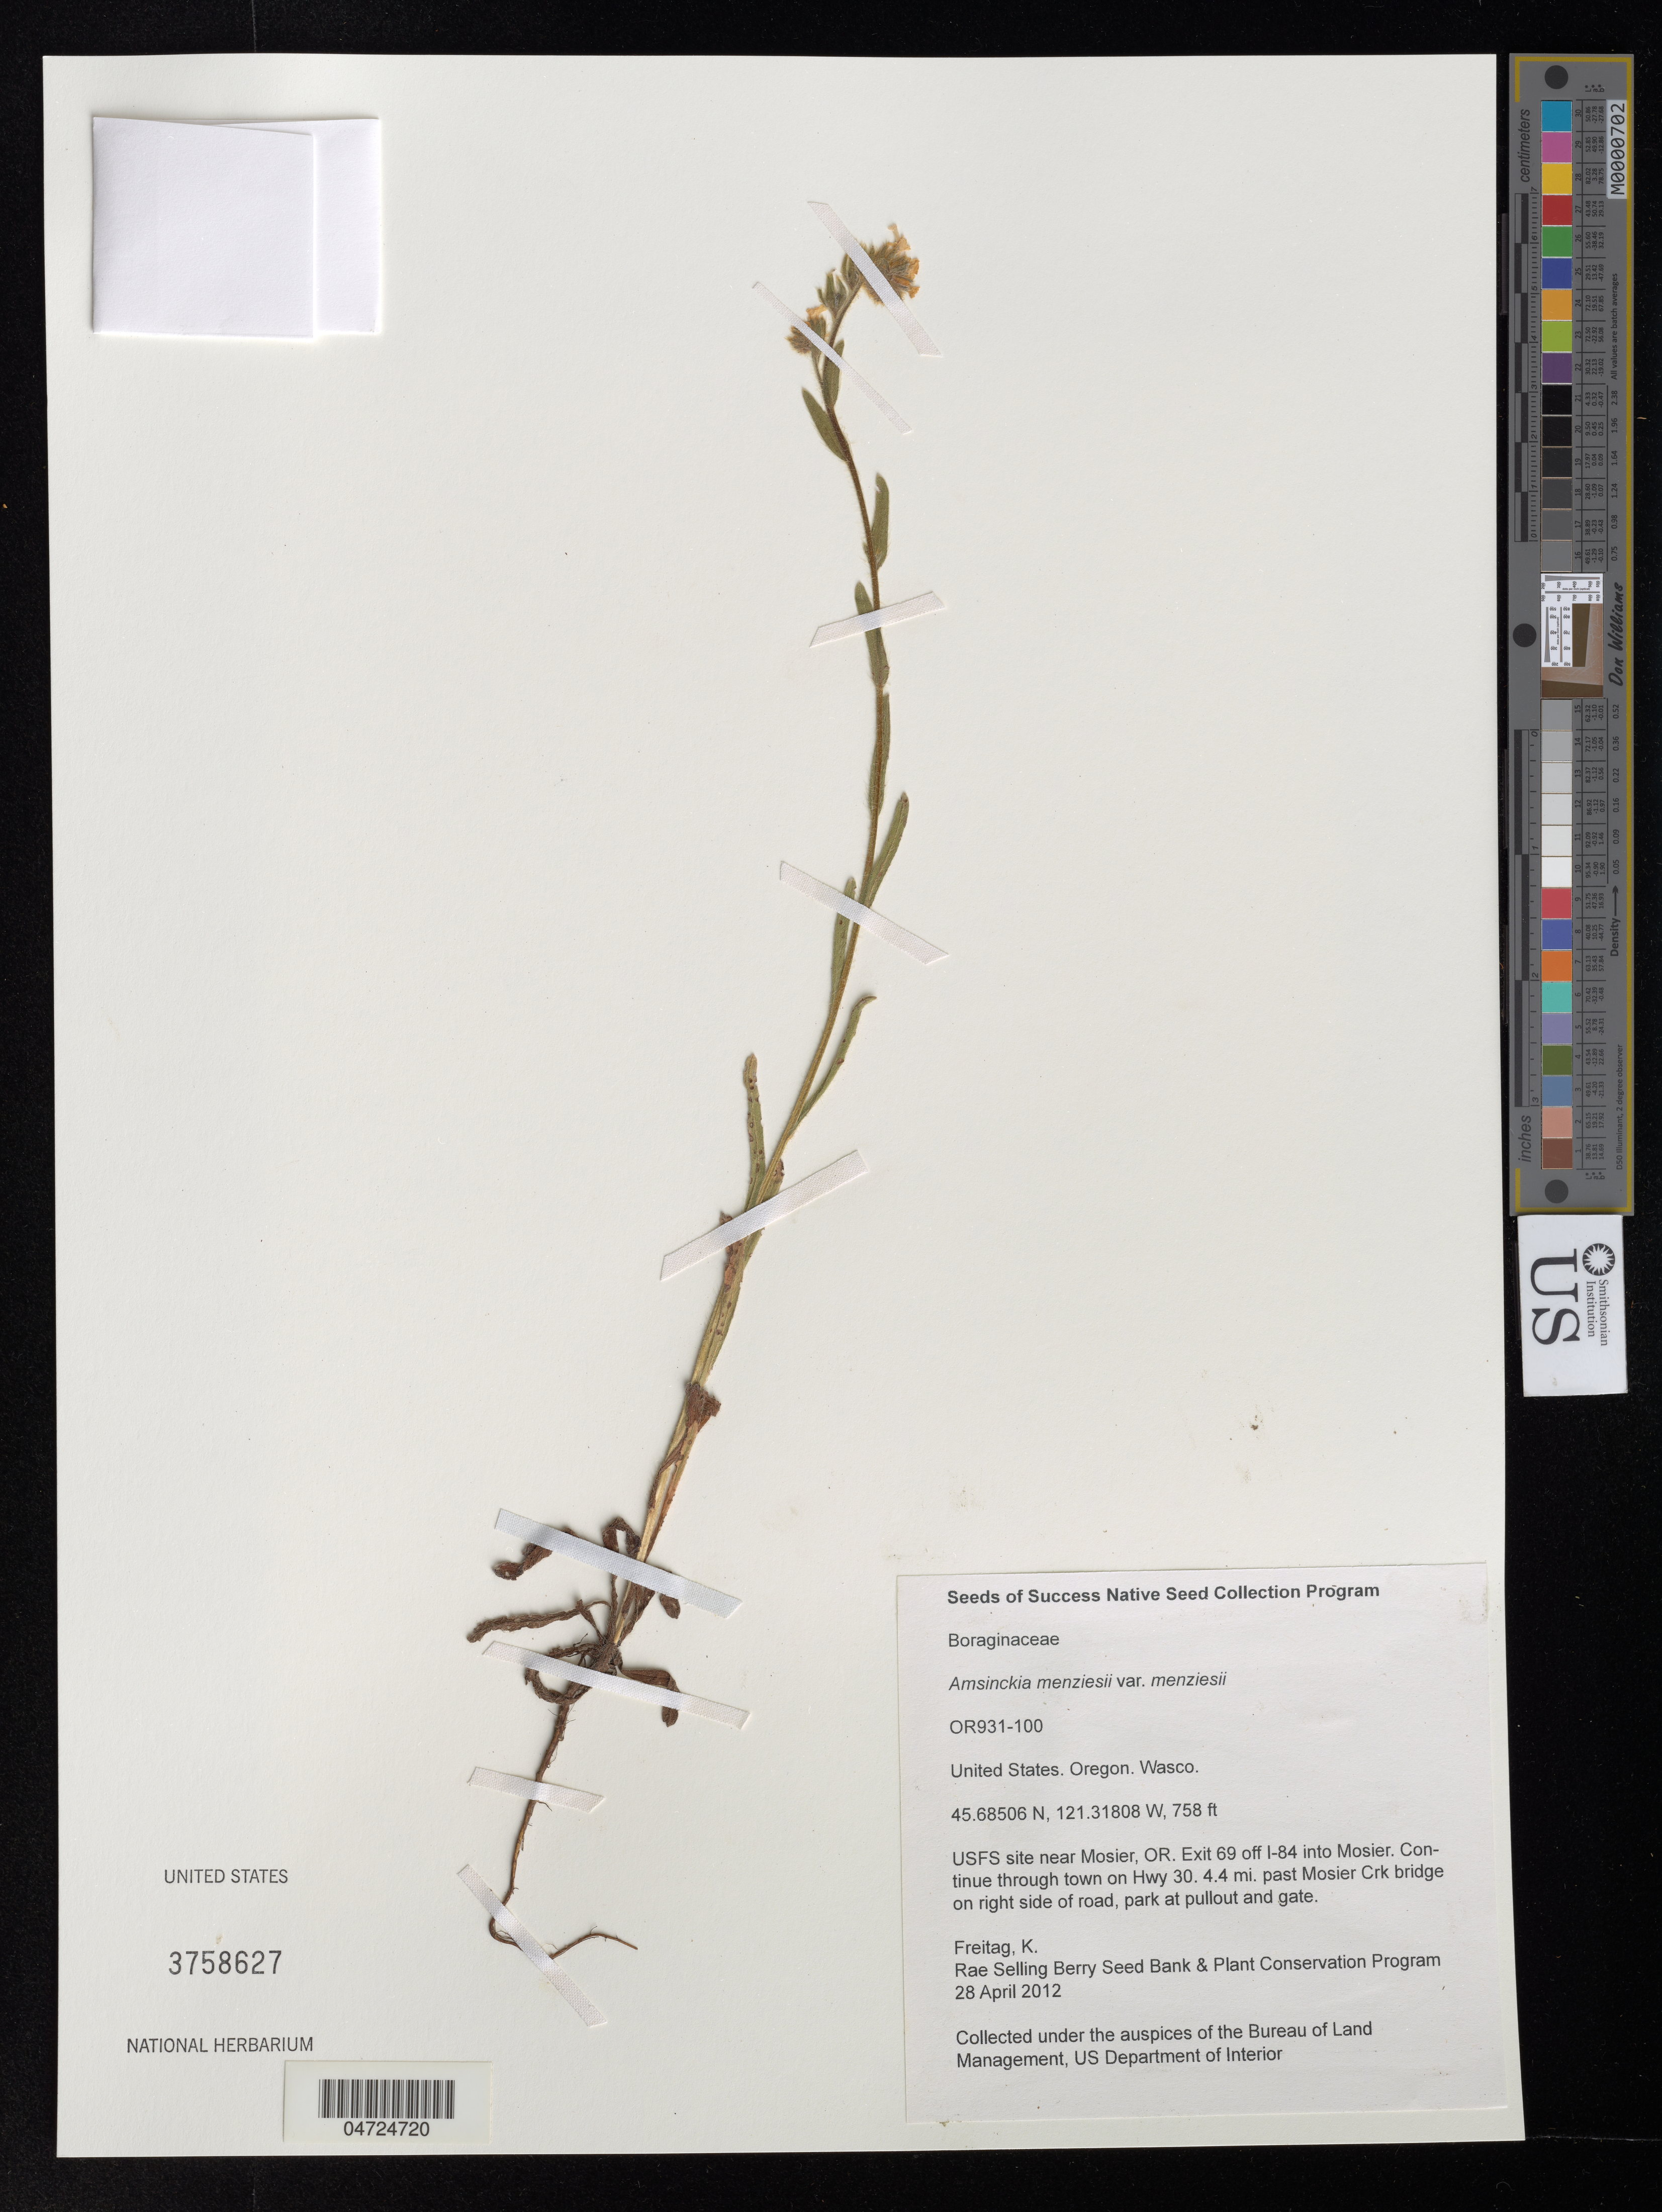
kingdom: Plantae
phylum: Tracheophyta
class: Magnoliopsida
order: Boraginales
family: Boraginaceae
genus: Amsinckia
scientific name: Amsinckia menziesii var. menziesii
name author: (Lehm.) A. Nelson & J.F. Macbr.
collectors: K. Freitag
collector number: OR931-100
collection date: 2012-04-28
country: United States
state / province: Oregon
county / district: Wasco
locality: Wasco. USFS site near Mosier, OR. Exit 69 off I-84 into Mosier. Continue through town on Hwy 30. 4.4 mi. past Mosier Crk bridge on right side of road, park at pullout and gate.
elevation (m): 231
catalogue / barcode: US 3758627